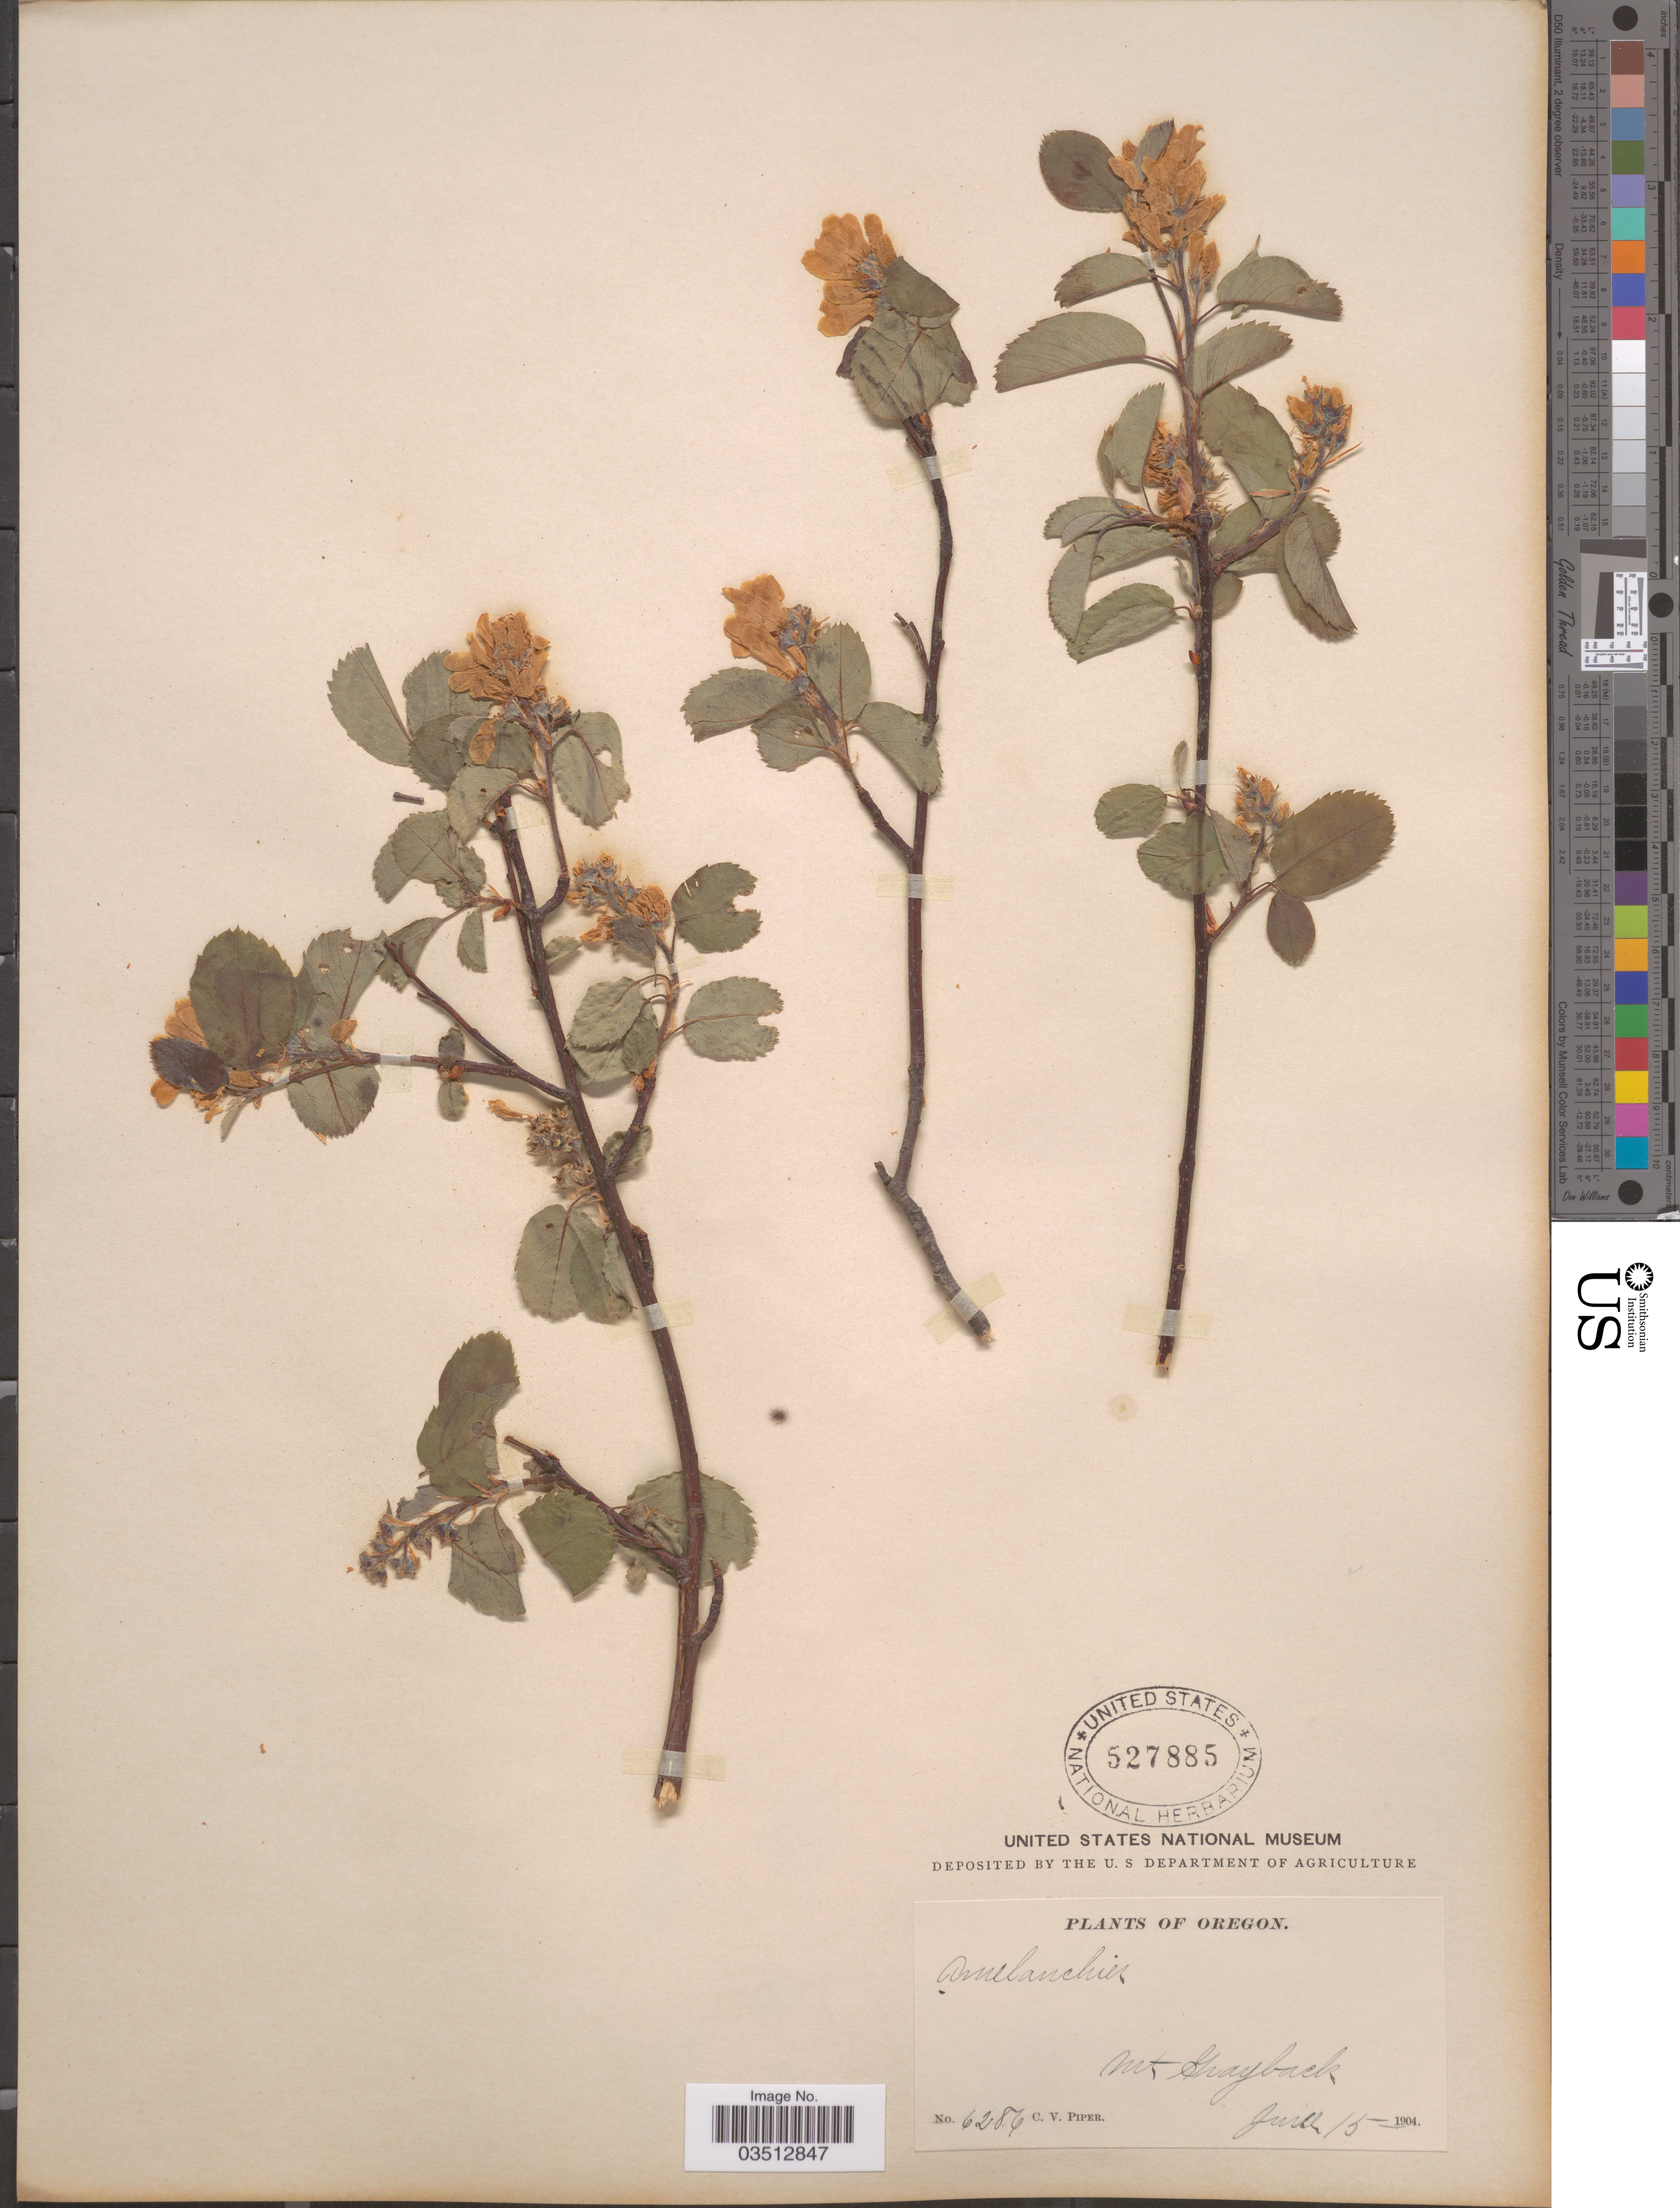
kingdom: Plantae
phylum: Tracheophyta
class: Magnoliopsida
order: Rosales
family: Rosaceae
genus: Amelanchier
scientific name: Amelanchier sp.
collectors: C. V. Piper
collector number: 6286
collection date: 1904-06-15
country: United States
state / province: Oregon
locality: Mt Grayback.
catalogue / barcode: US 527885